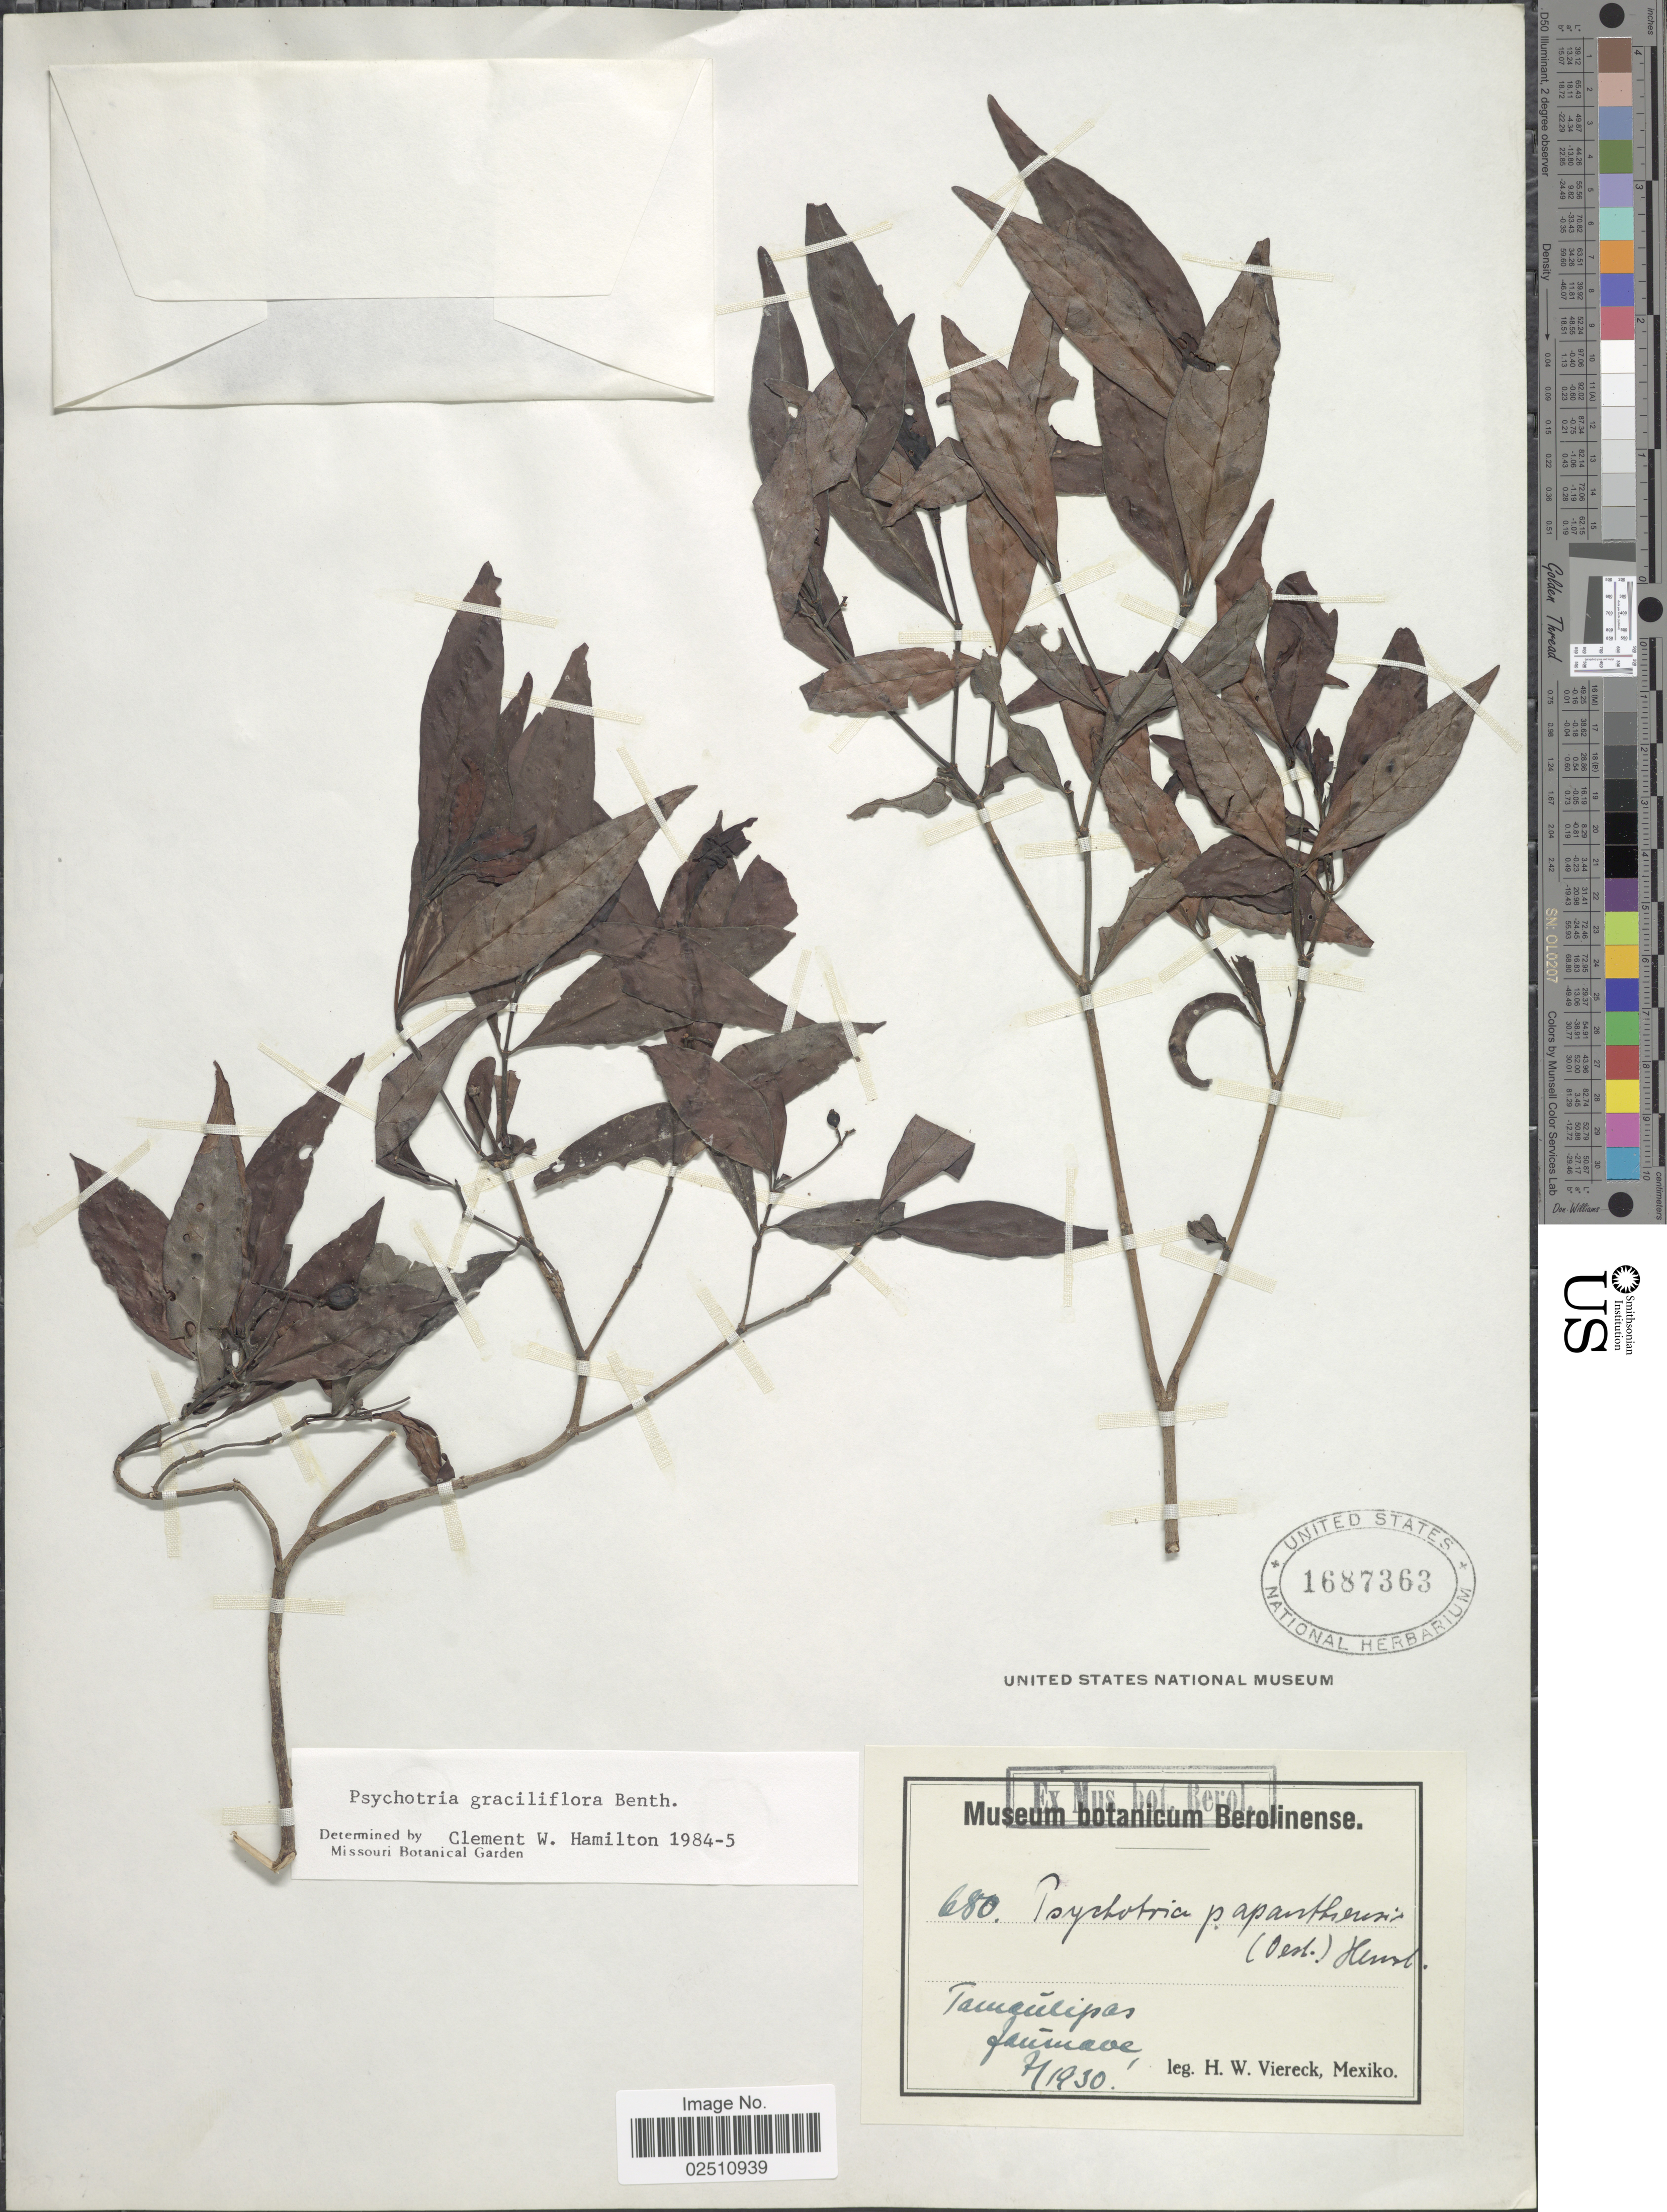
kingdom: Plantae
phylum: Tracheophyta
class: Magnoliopsida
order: Gentianales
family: Rubiaceae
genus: Psychotria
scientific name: Psychotria graciliflora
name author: Benth.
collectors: H. W. Viereck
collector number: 680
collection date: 1930-07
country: Mexico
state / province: Tamaulipas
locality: Jaumave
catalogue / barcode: US 1687363